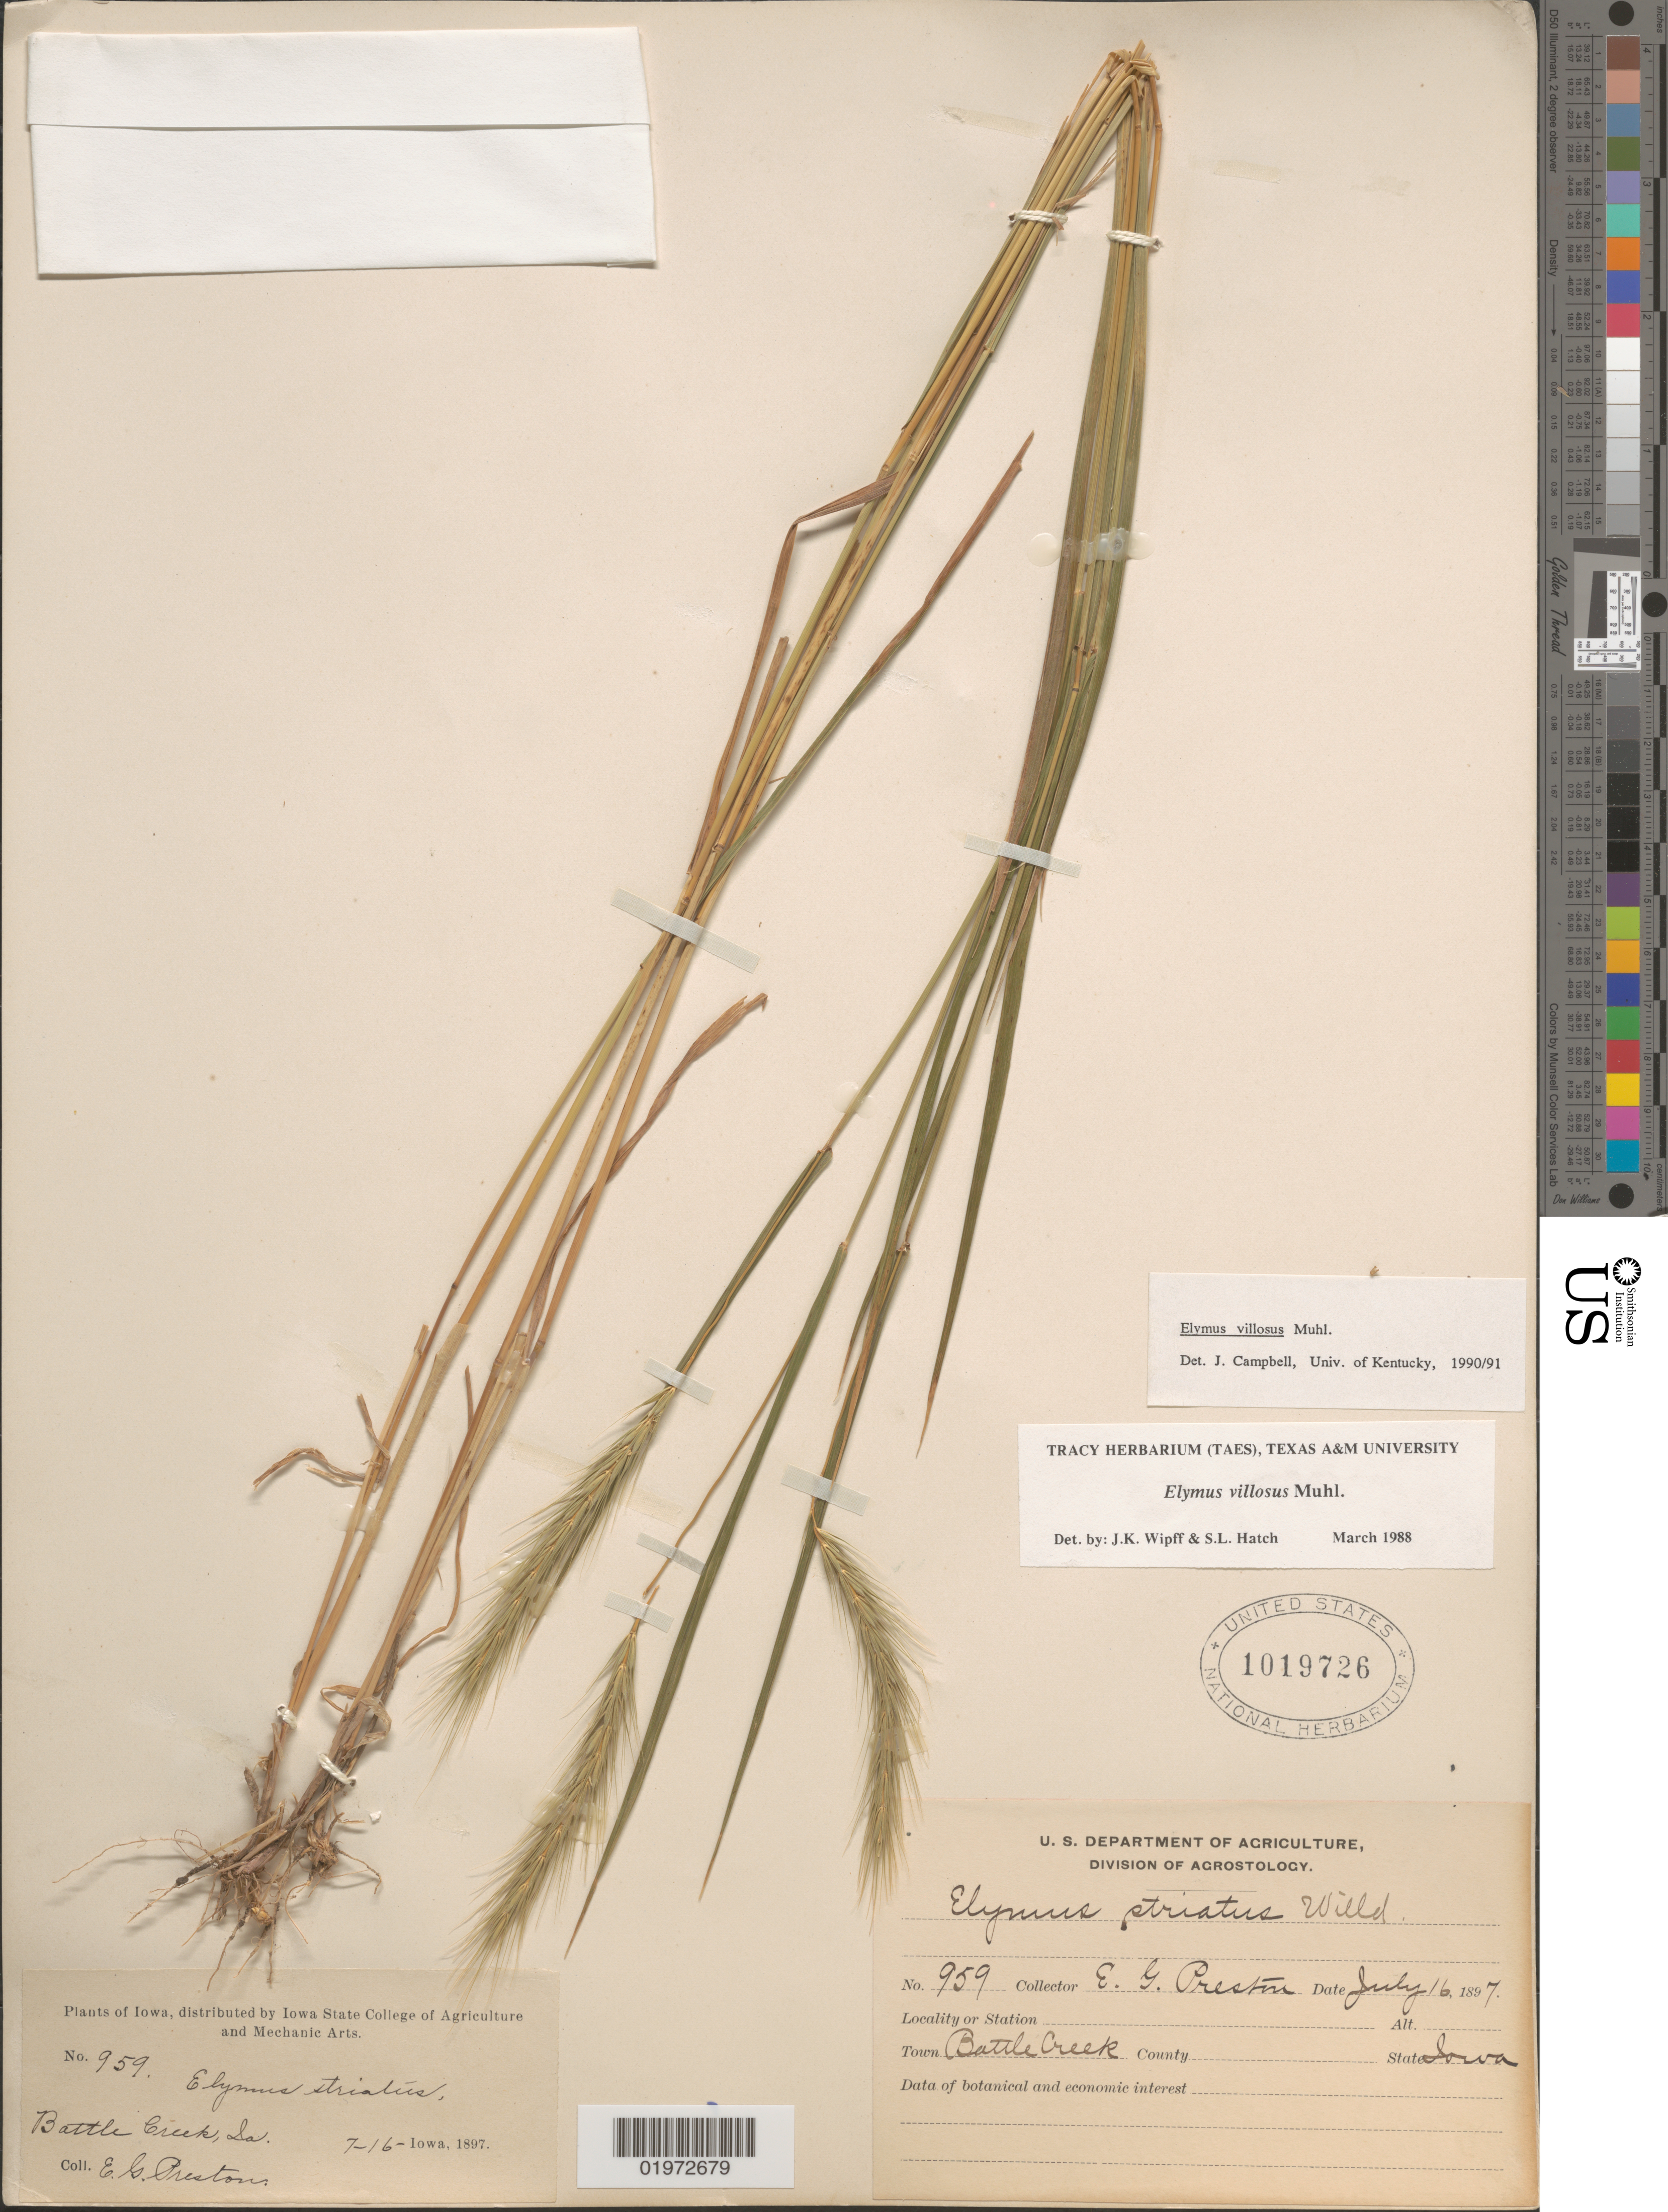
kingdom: Plantae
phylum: Tracheophyta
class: Liliopsida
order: Poales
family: Poaceae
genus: Elymus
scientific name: Elymus villosus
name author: Muhl. ex Willd.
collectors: E. Preston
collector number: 959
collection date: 1897-07-16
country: United States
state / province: Iowa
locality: Town Battle Creek.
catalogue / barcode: US 1019726